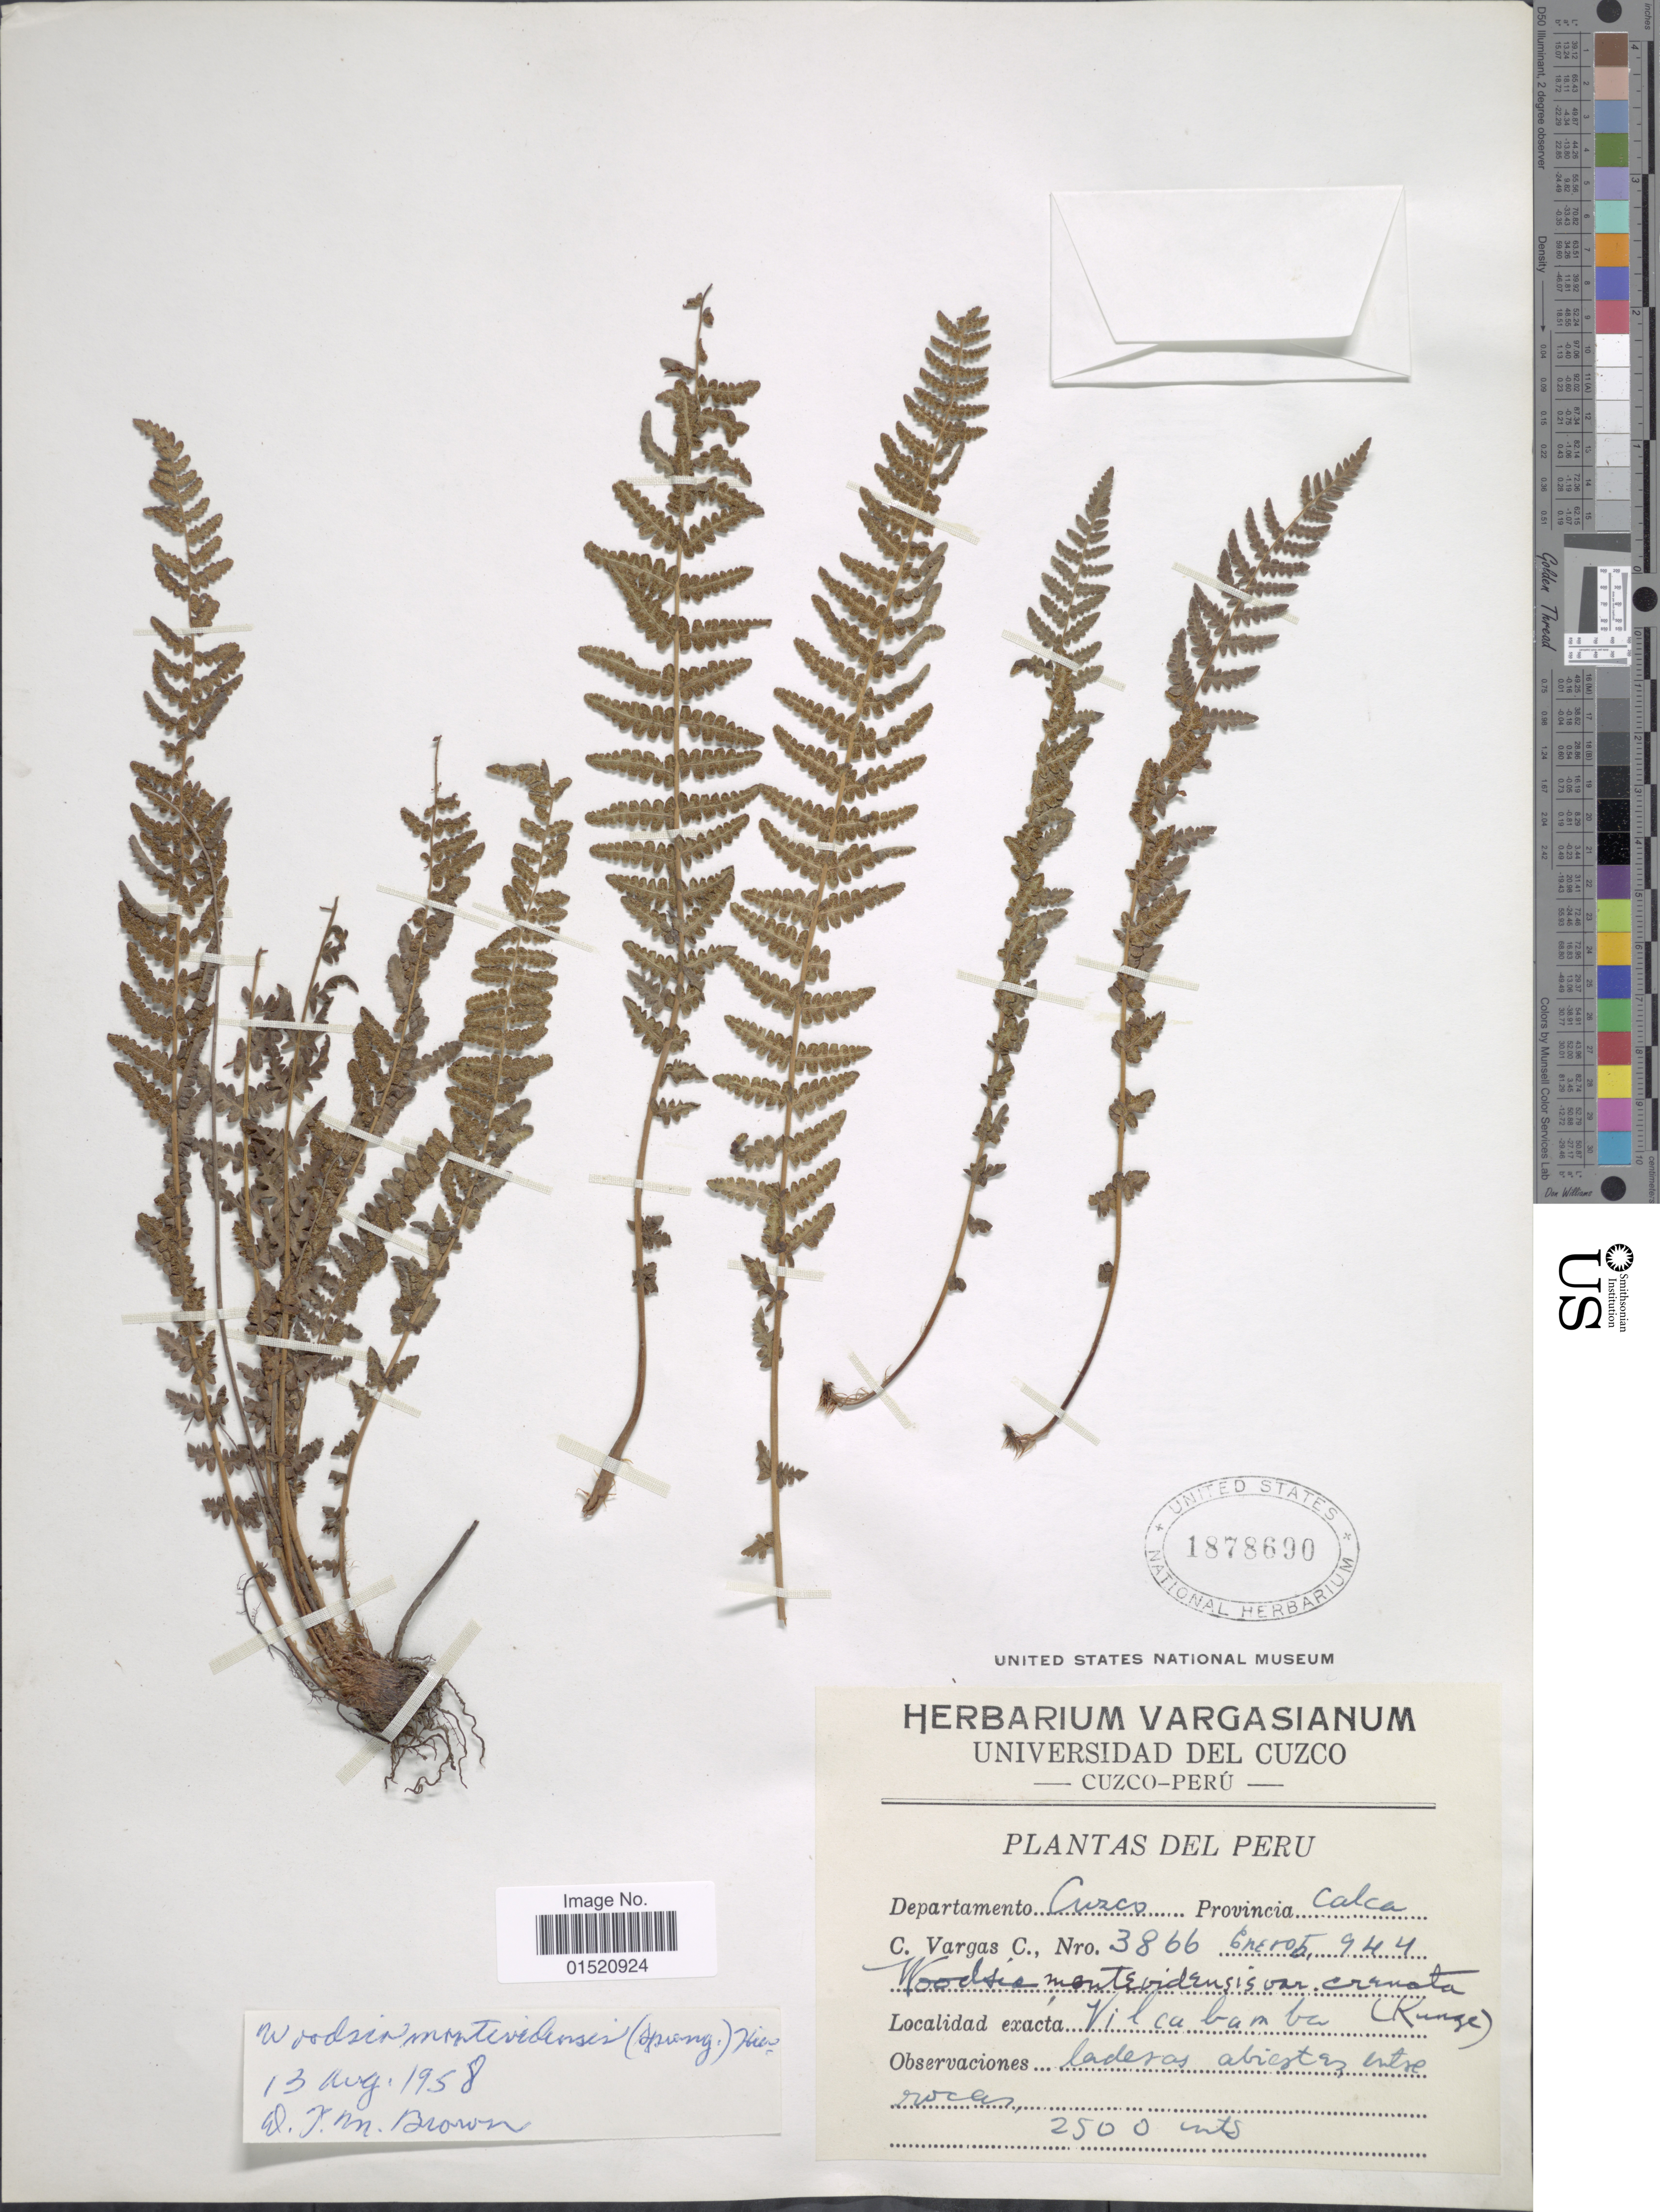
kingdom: Plantae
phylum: Tracheophyta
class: Polypodiopsida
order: Polypodiales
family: Woodsiaceae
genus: Woodsia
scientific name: Woodsia montevidensis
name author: (Spreng.) Hieron.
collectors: C. Vargas Calderón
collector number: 3866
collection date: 1944-01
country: Peru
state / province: Cusco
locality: Departamento Cuzco, Provincia Calca, Vilcabamba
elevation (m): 2500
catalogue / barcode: US 1878690